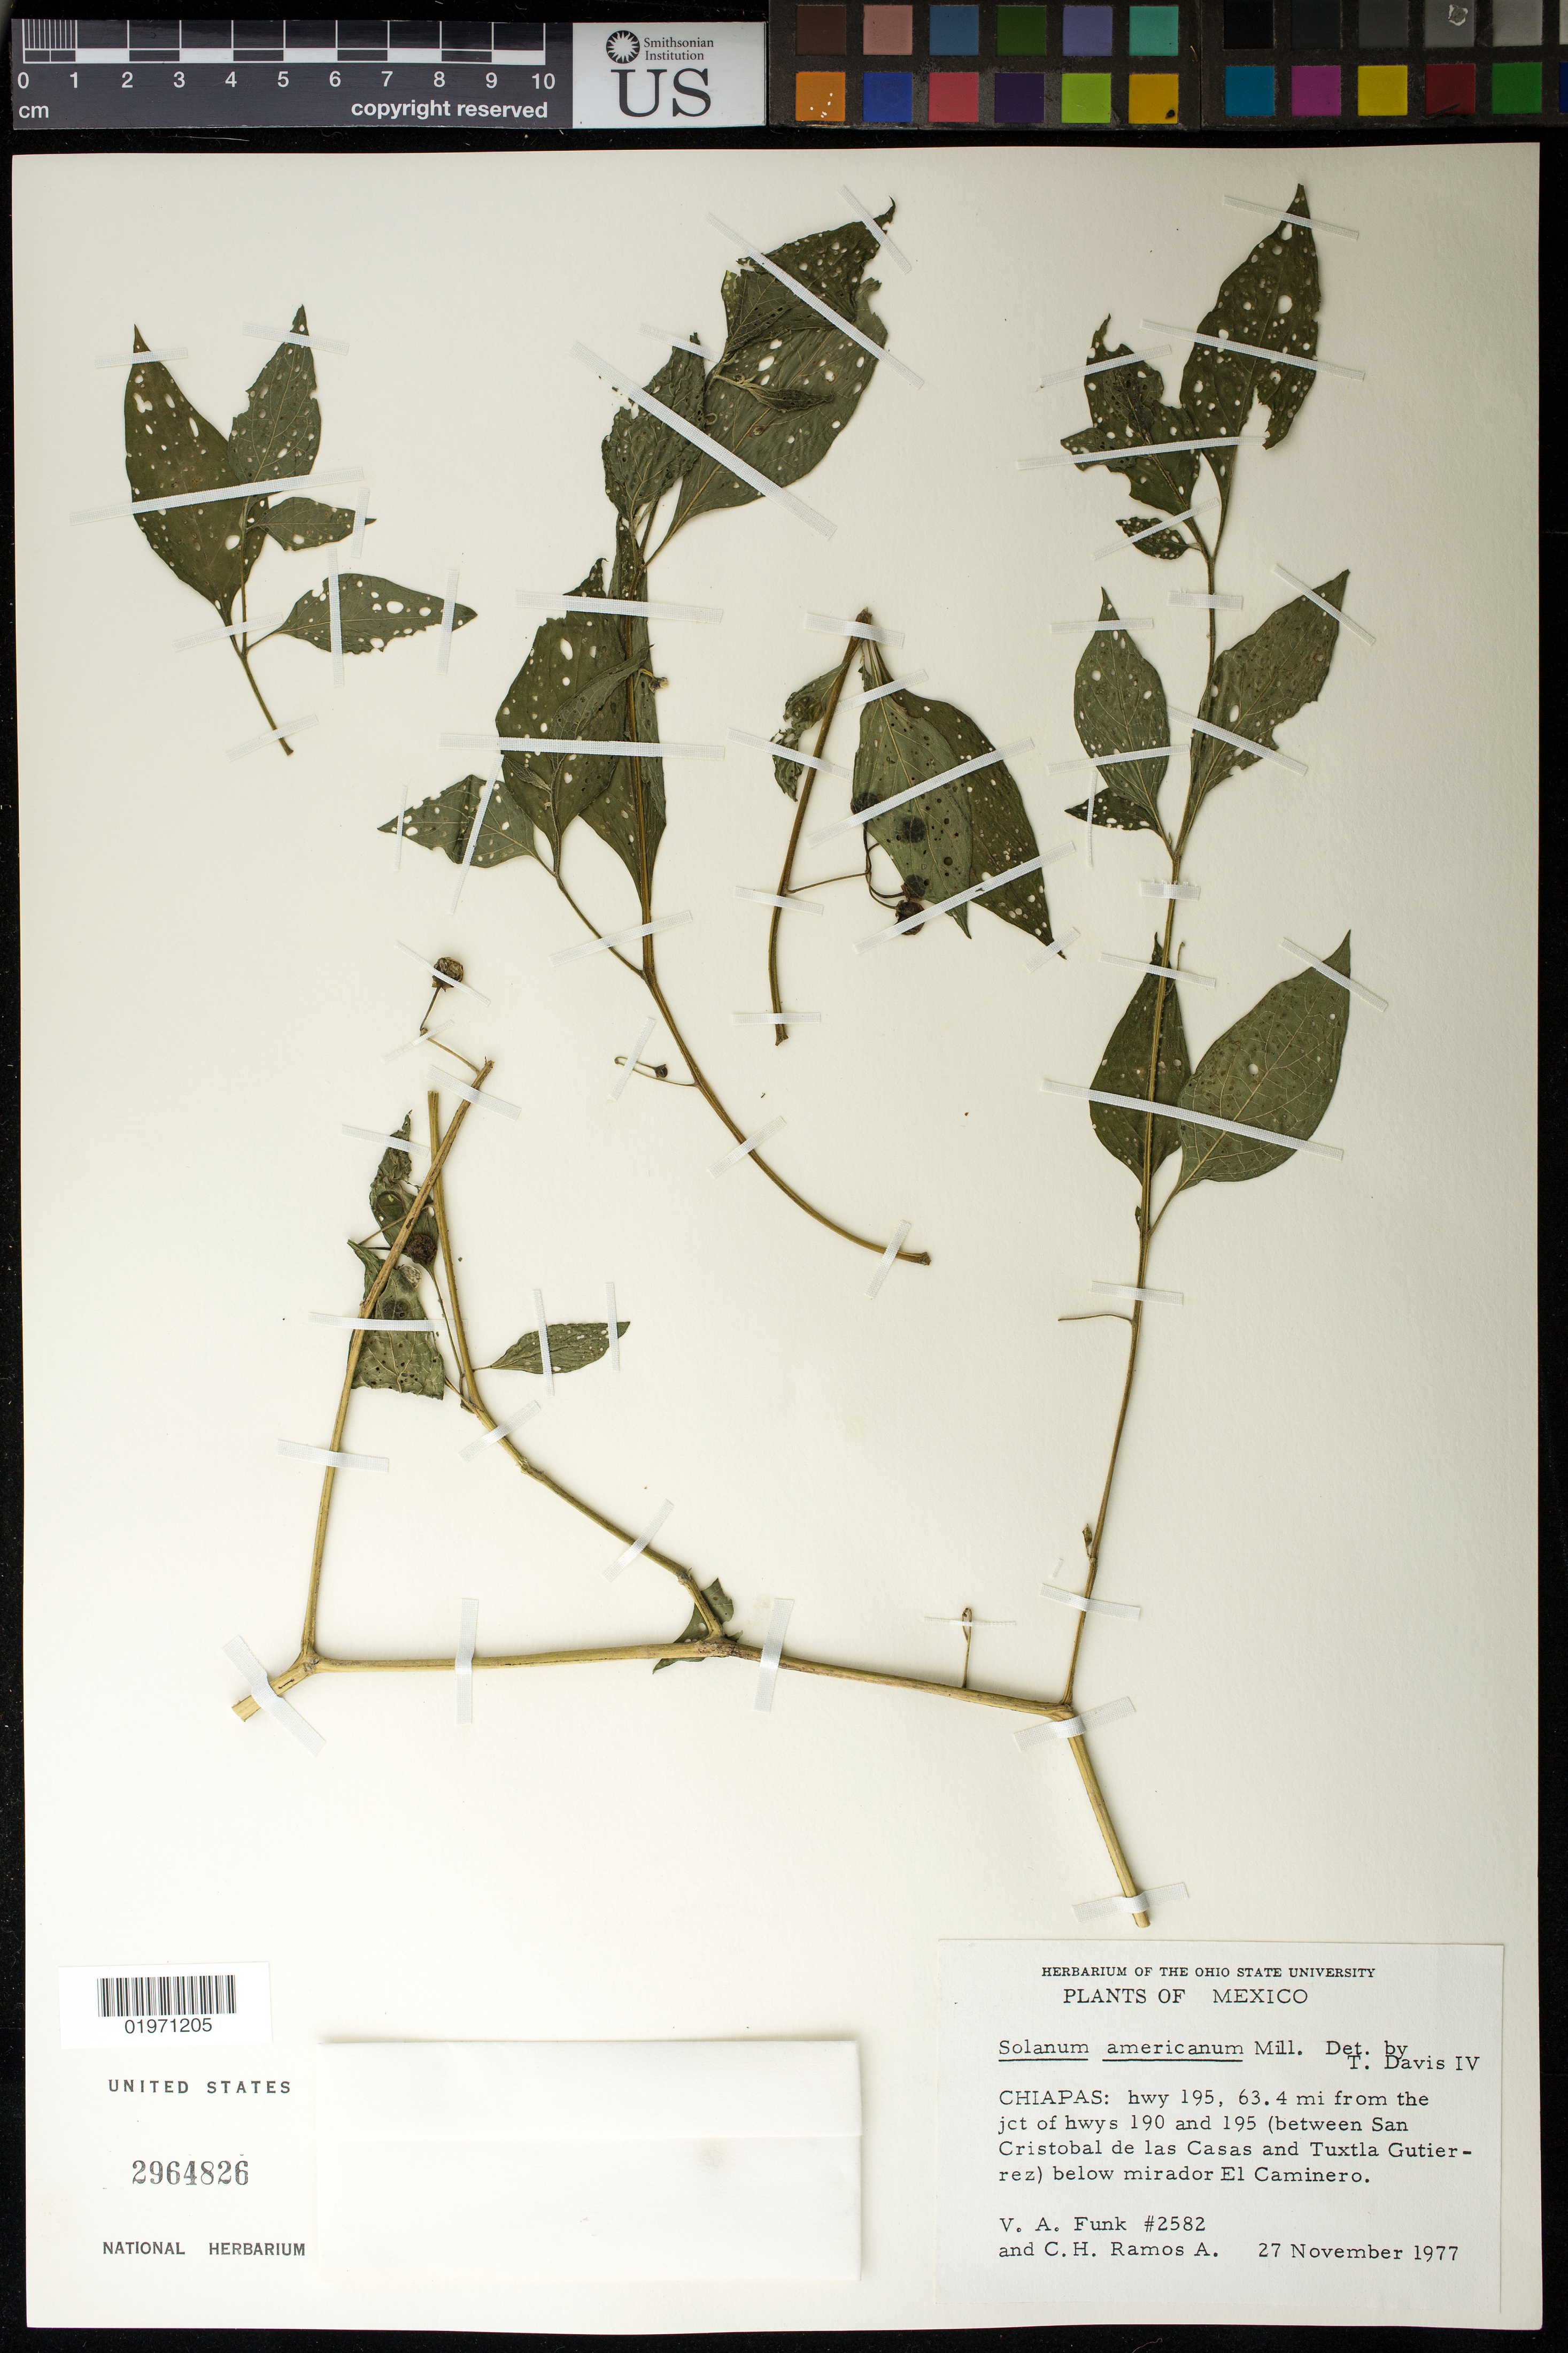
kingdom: Plantae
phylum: Tracheophyta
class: Magnoliopsida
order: Solanales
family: Solanaceae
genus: Solanum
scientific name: Solanum americanum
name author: Mill.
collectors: V. Funk & C. H. Ramos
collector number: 2582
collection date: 1977-11-27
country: Mexico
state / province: Chiapas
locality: Hwy 195, 63.4 mi from the jct of Hwys 190 and 195 (between San Cristobal de las Casas and Tuxtla Gutierrez) below mirador El Caminero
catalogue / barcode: US 2964826